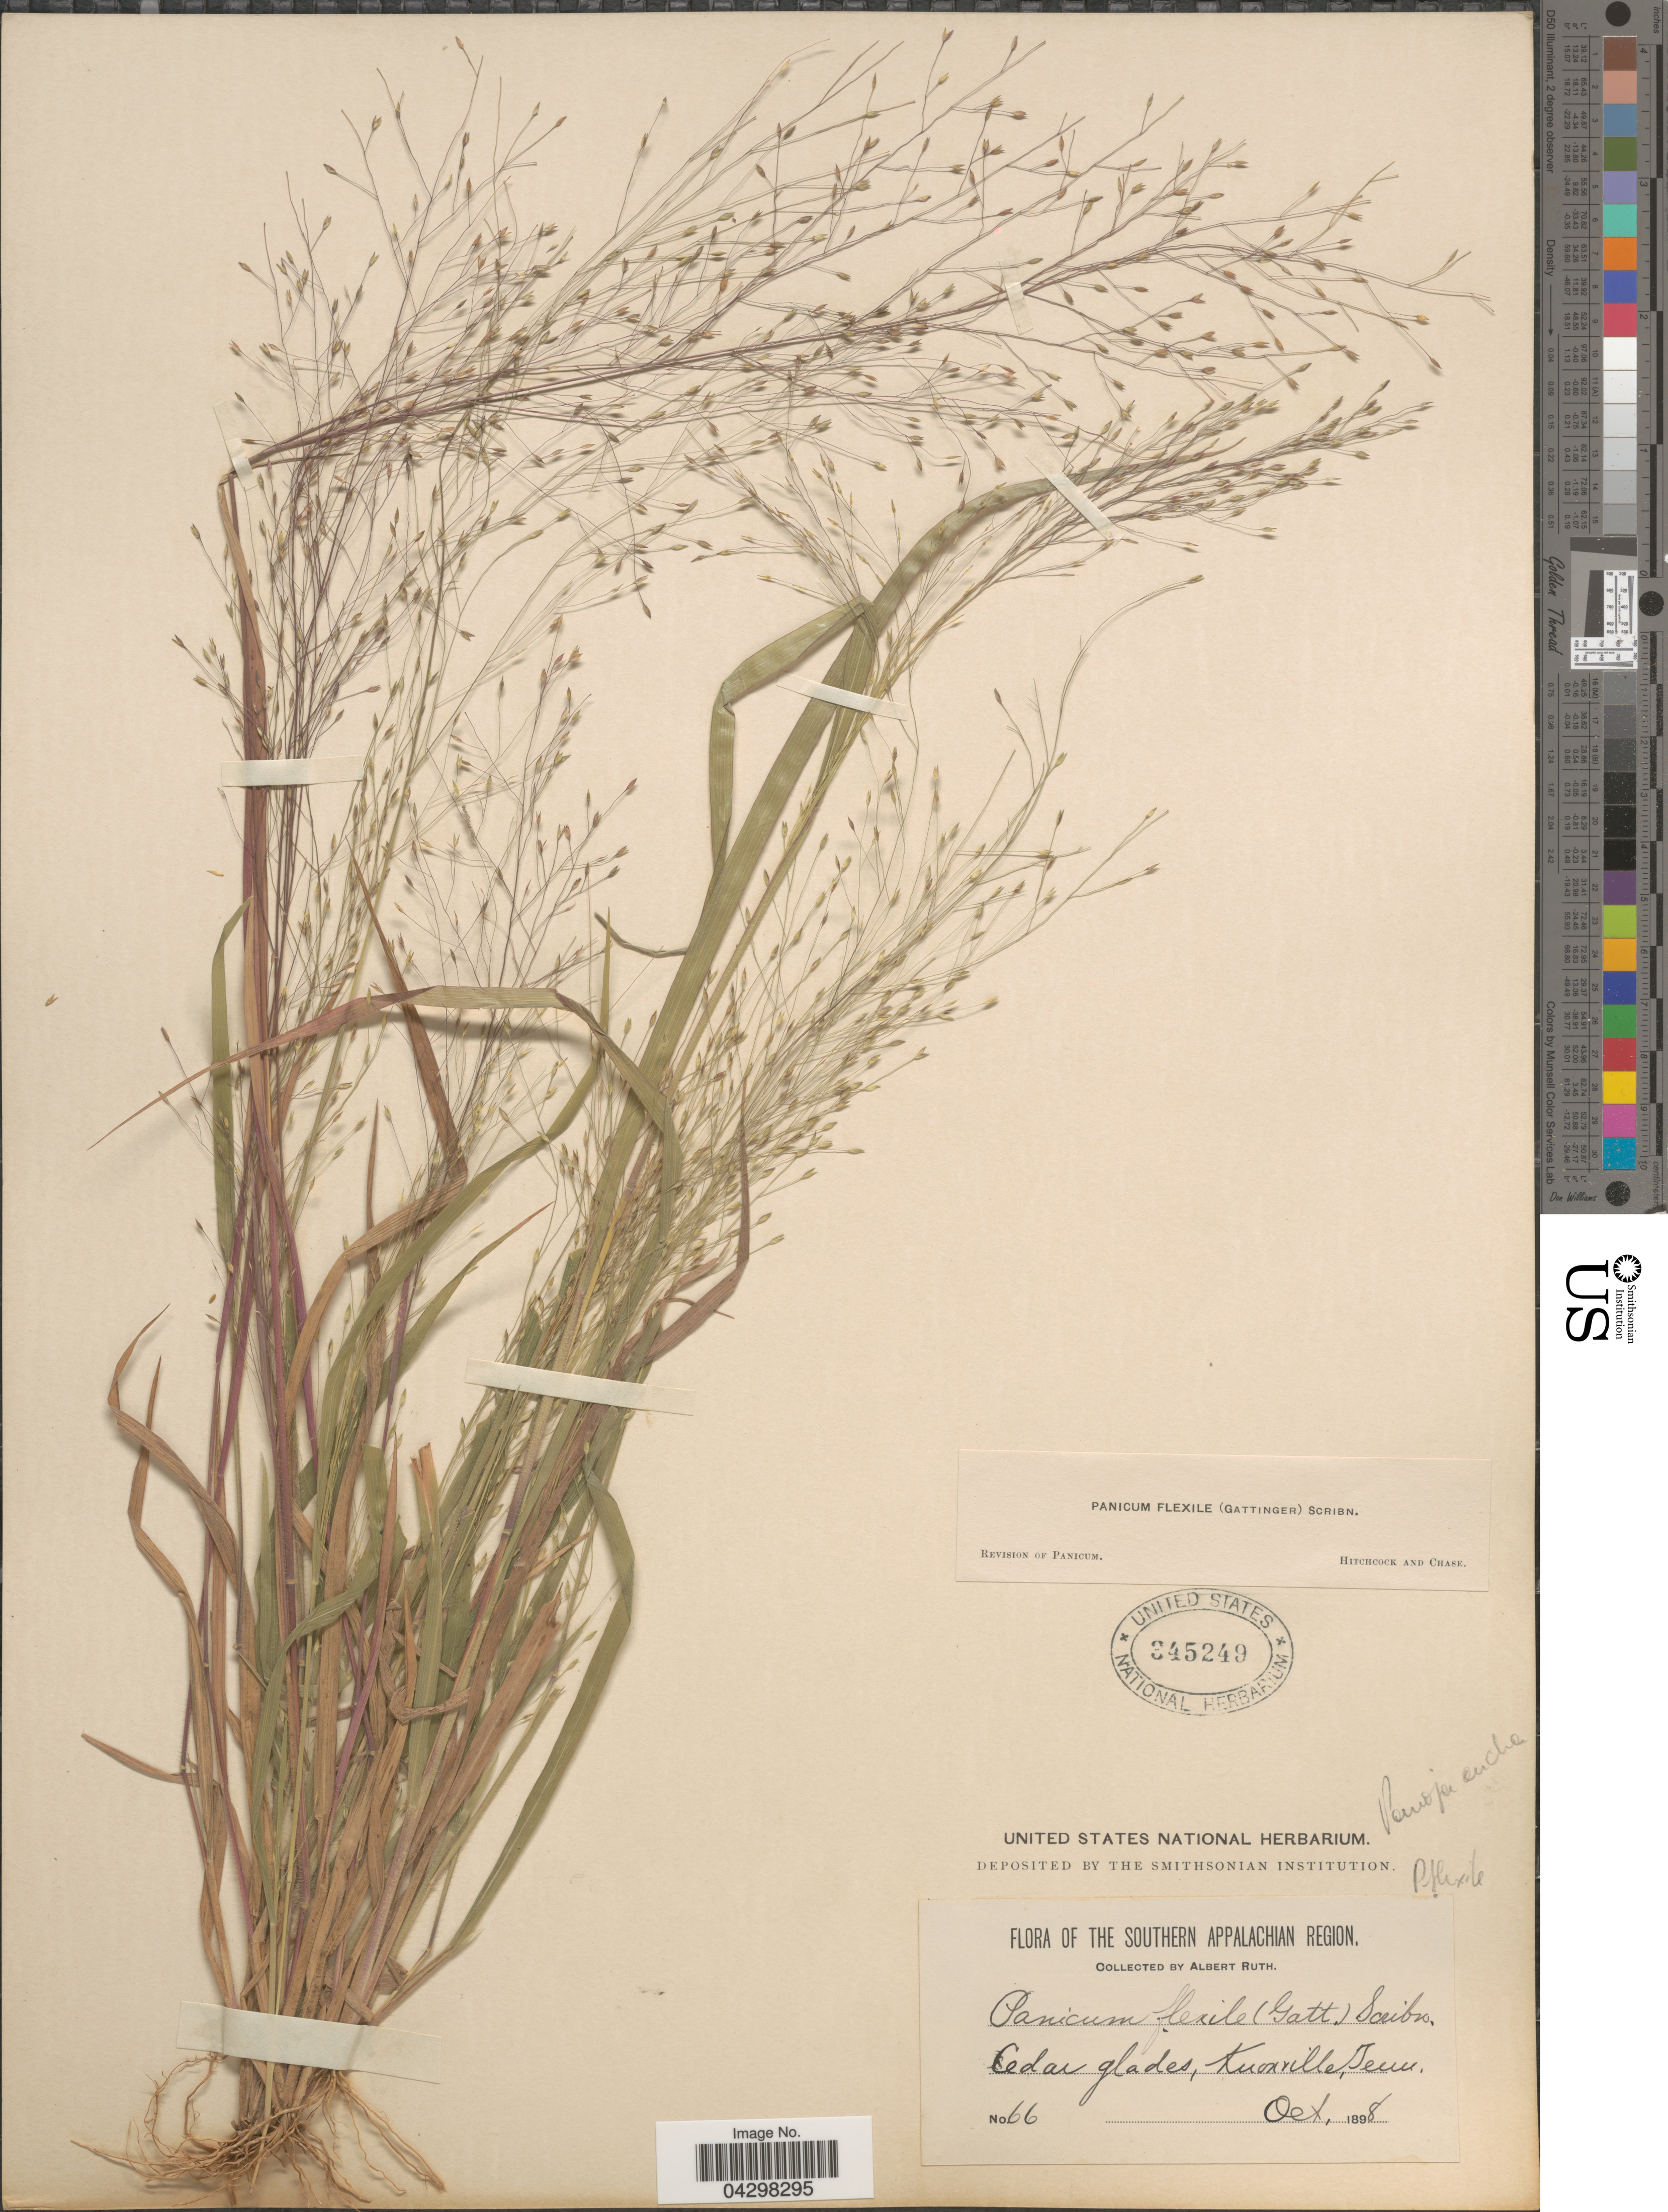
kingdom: Plantae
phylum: Tracheophyta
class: Liliopsida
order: Poales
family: Poaceae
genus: Panicum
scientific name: Panicum flexile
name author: (Gatt.) Scribn.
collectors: A. Ruth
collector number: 66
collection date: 1898-10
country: United States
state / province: Tennessee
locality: The Southern Appalachian Region. Cedar glades, Knoxville.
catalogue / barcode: US 345249